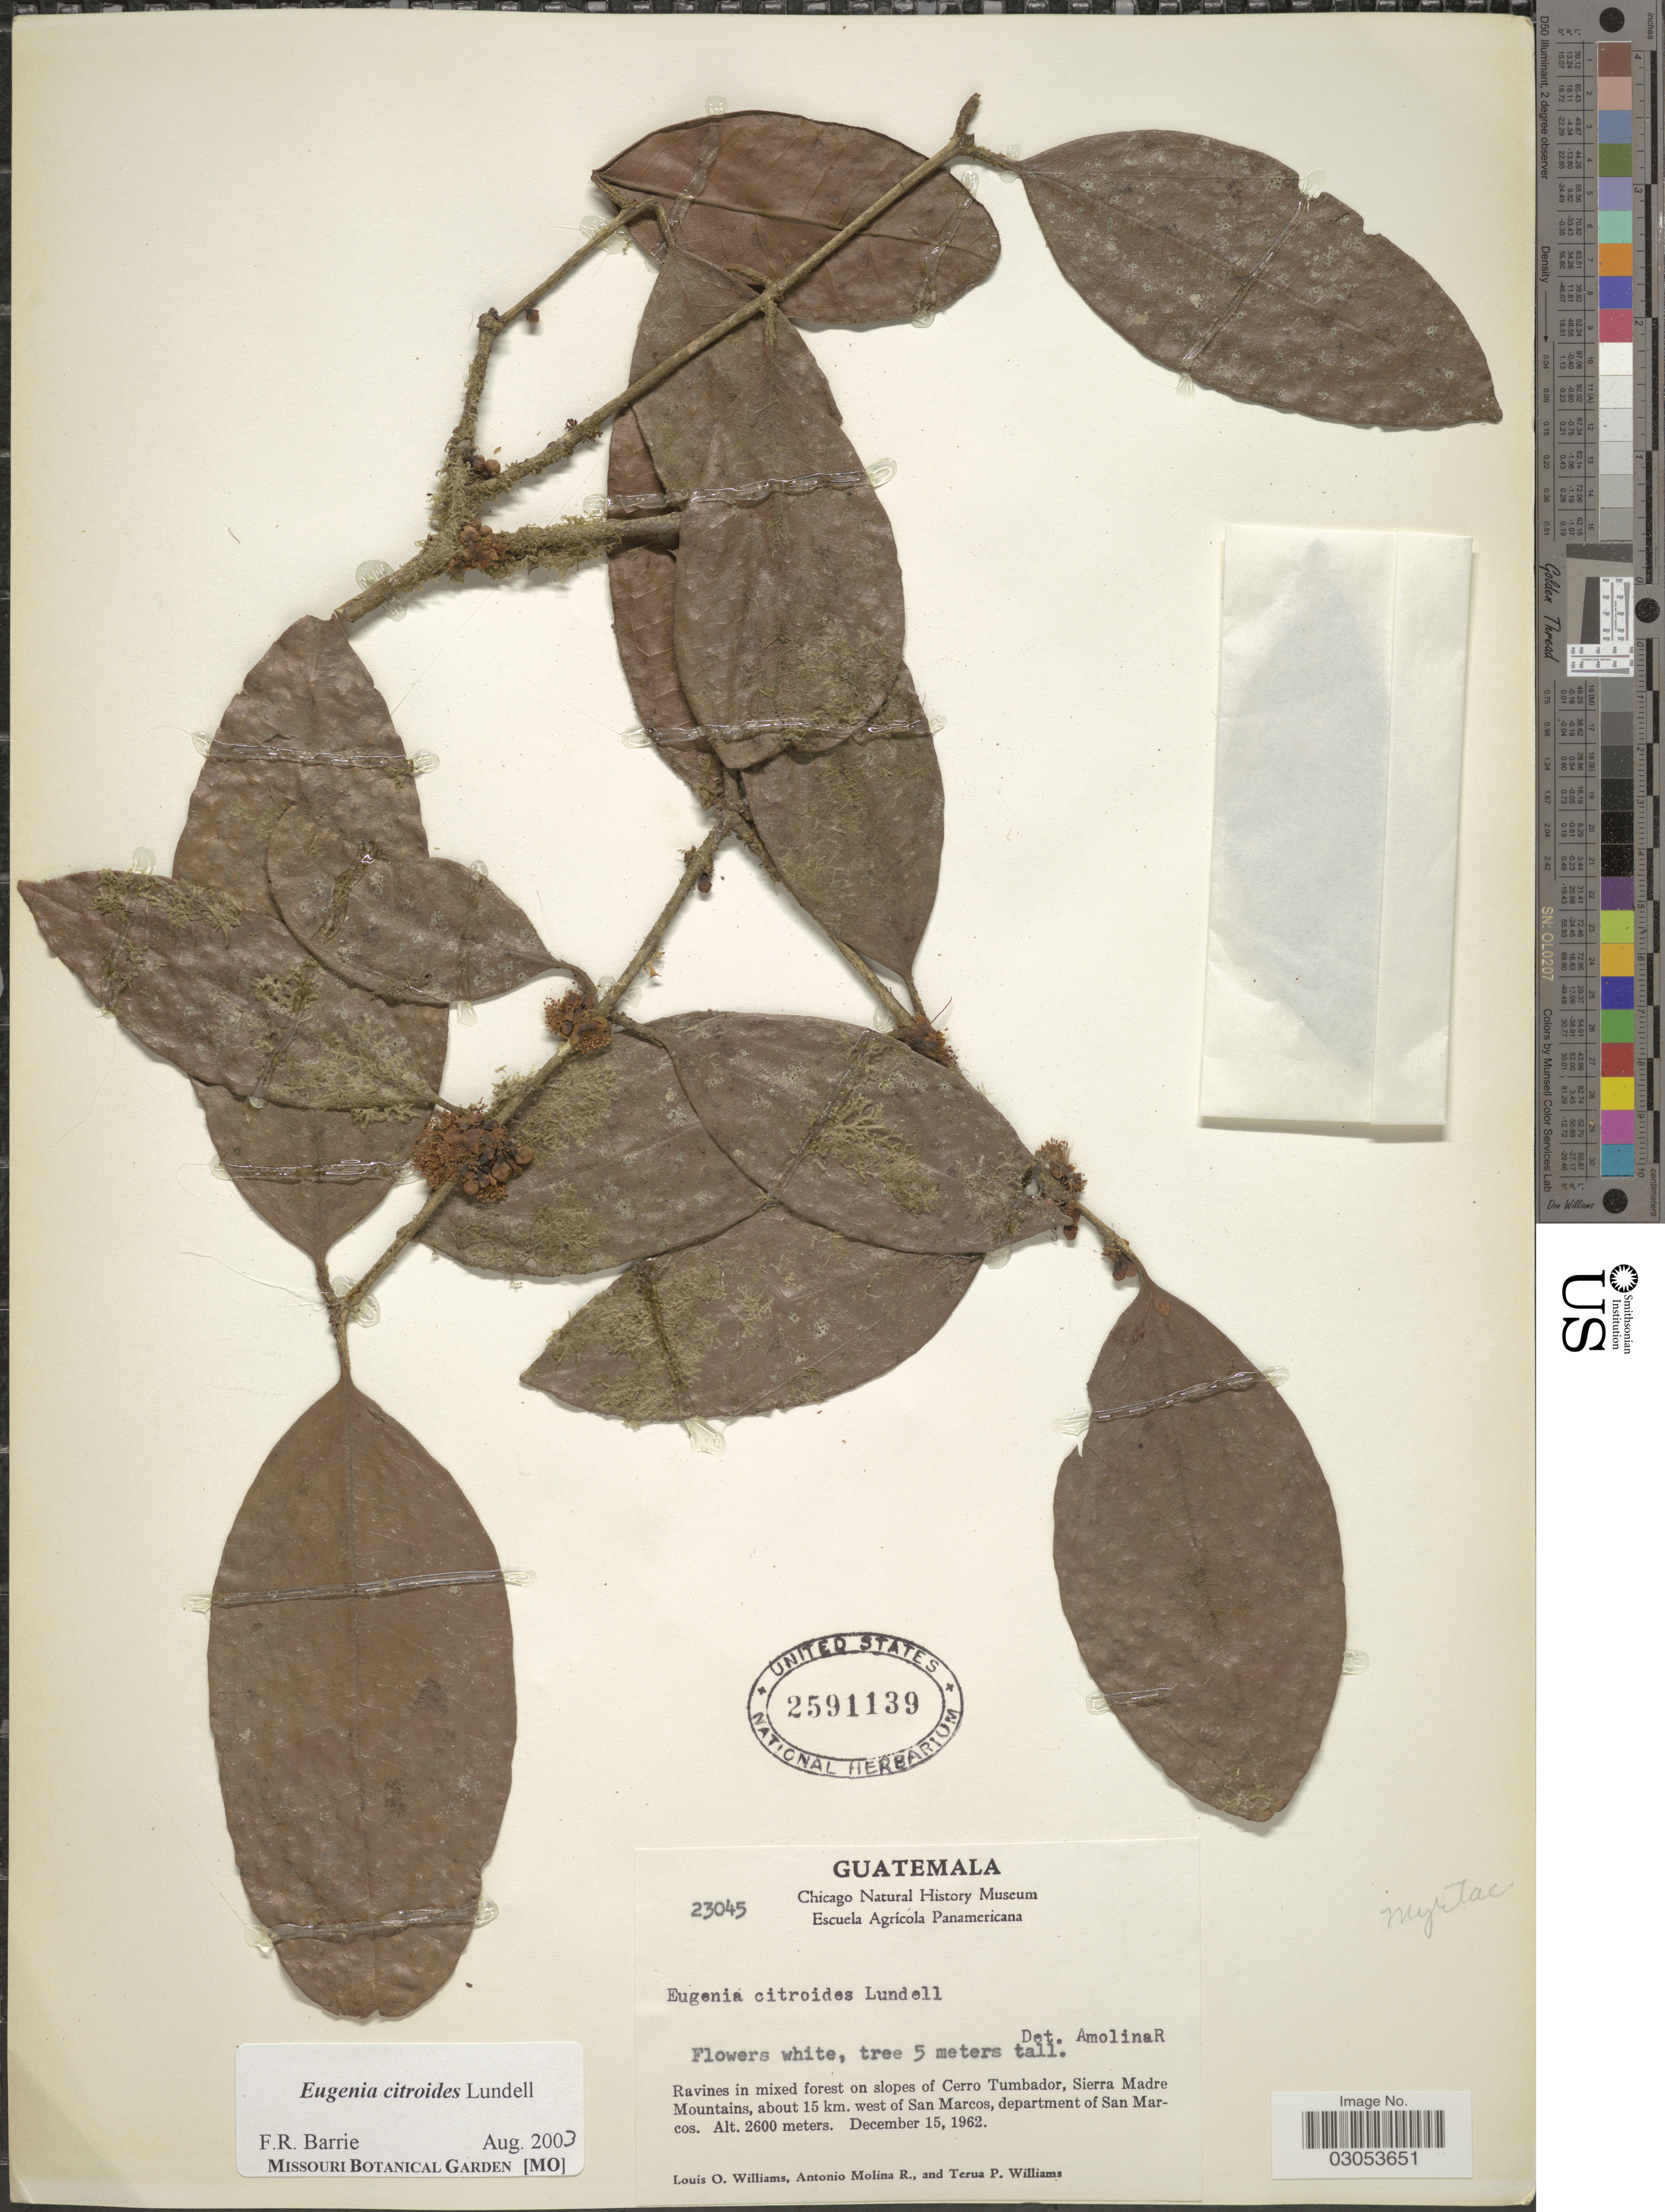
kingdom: Plantae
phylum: Tracheophyta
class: Magnoliopsida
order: Myrtales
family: Myrtaceae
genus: Eugenia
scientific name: Eugenia citroides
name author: Lundell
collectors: L. O. Williams, A. Molina R. & T. P. Williams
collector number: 23045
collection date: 1962-12-15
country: Guatemala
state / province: San Marcos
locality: Ravines in mixed forest on slopes of Cerro Tumbador, Sierra Madre Mountains, about 15 km. west of San Marcos, department of San Marcos.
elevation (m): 2600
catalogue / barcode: US 2591139